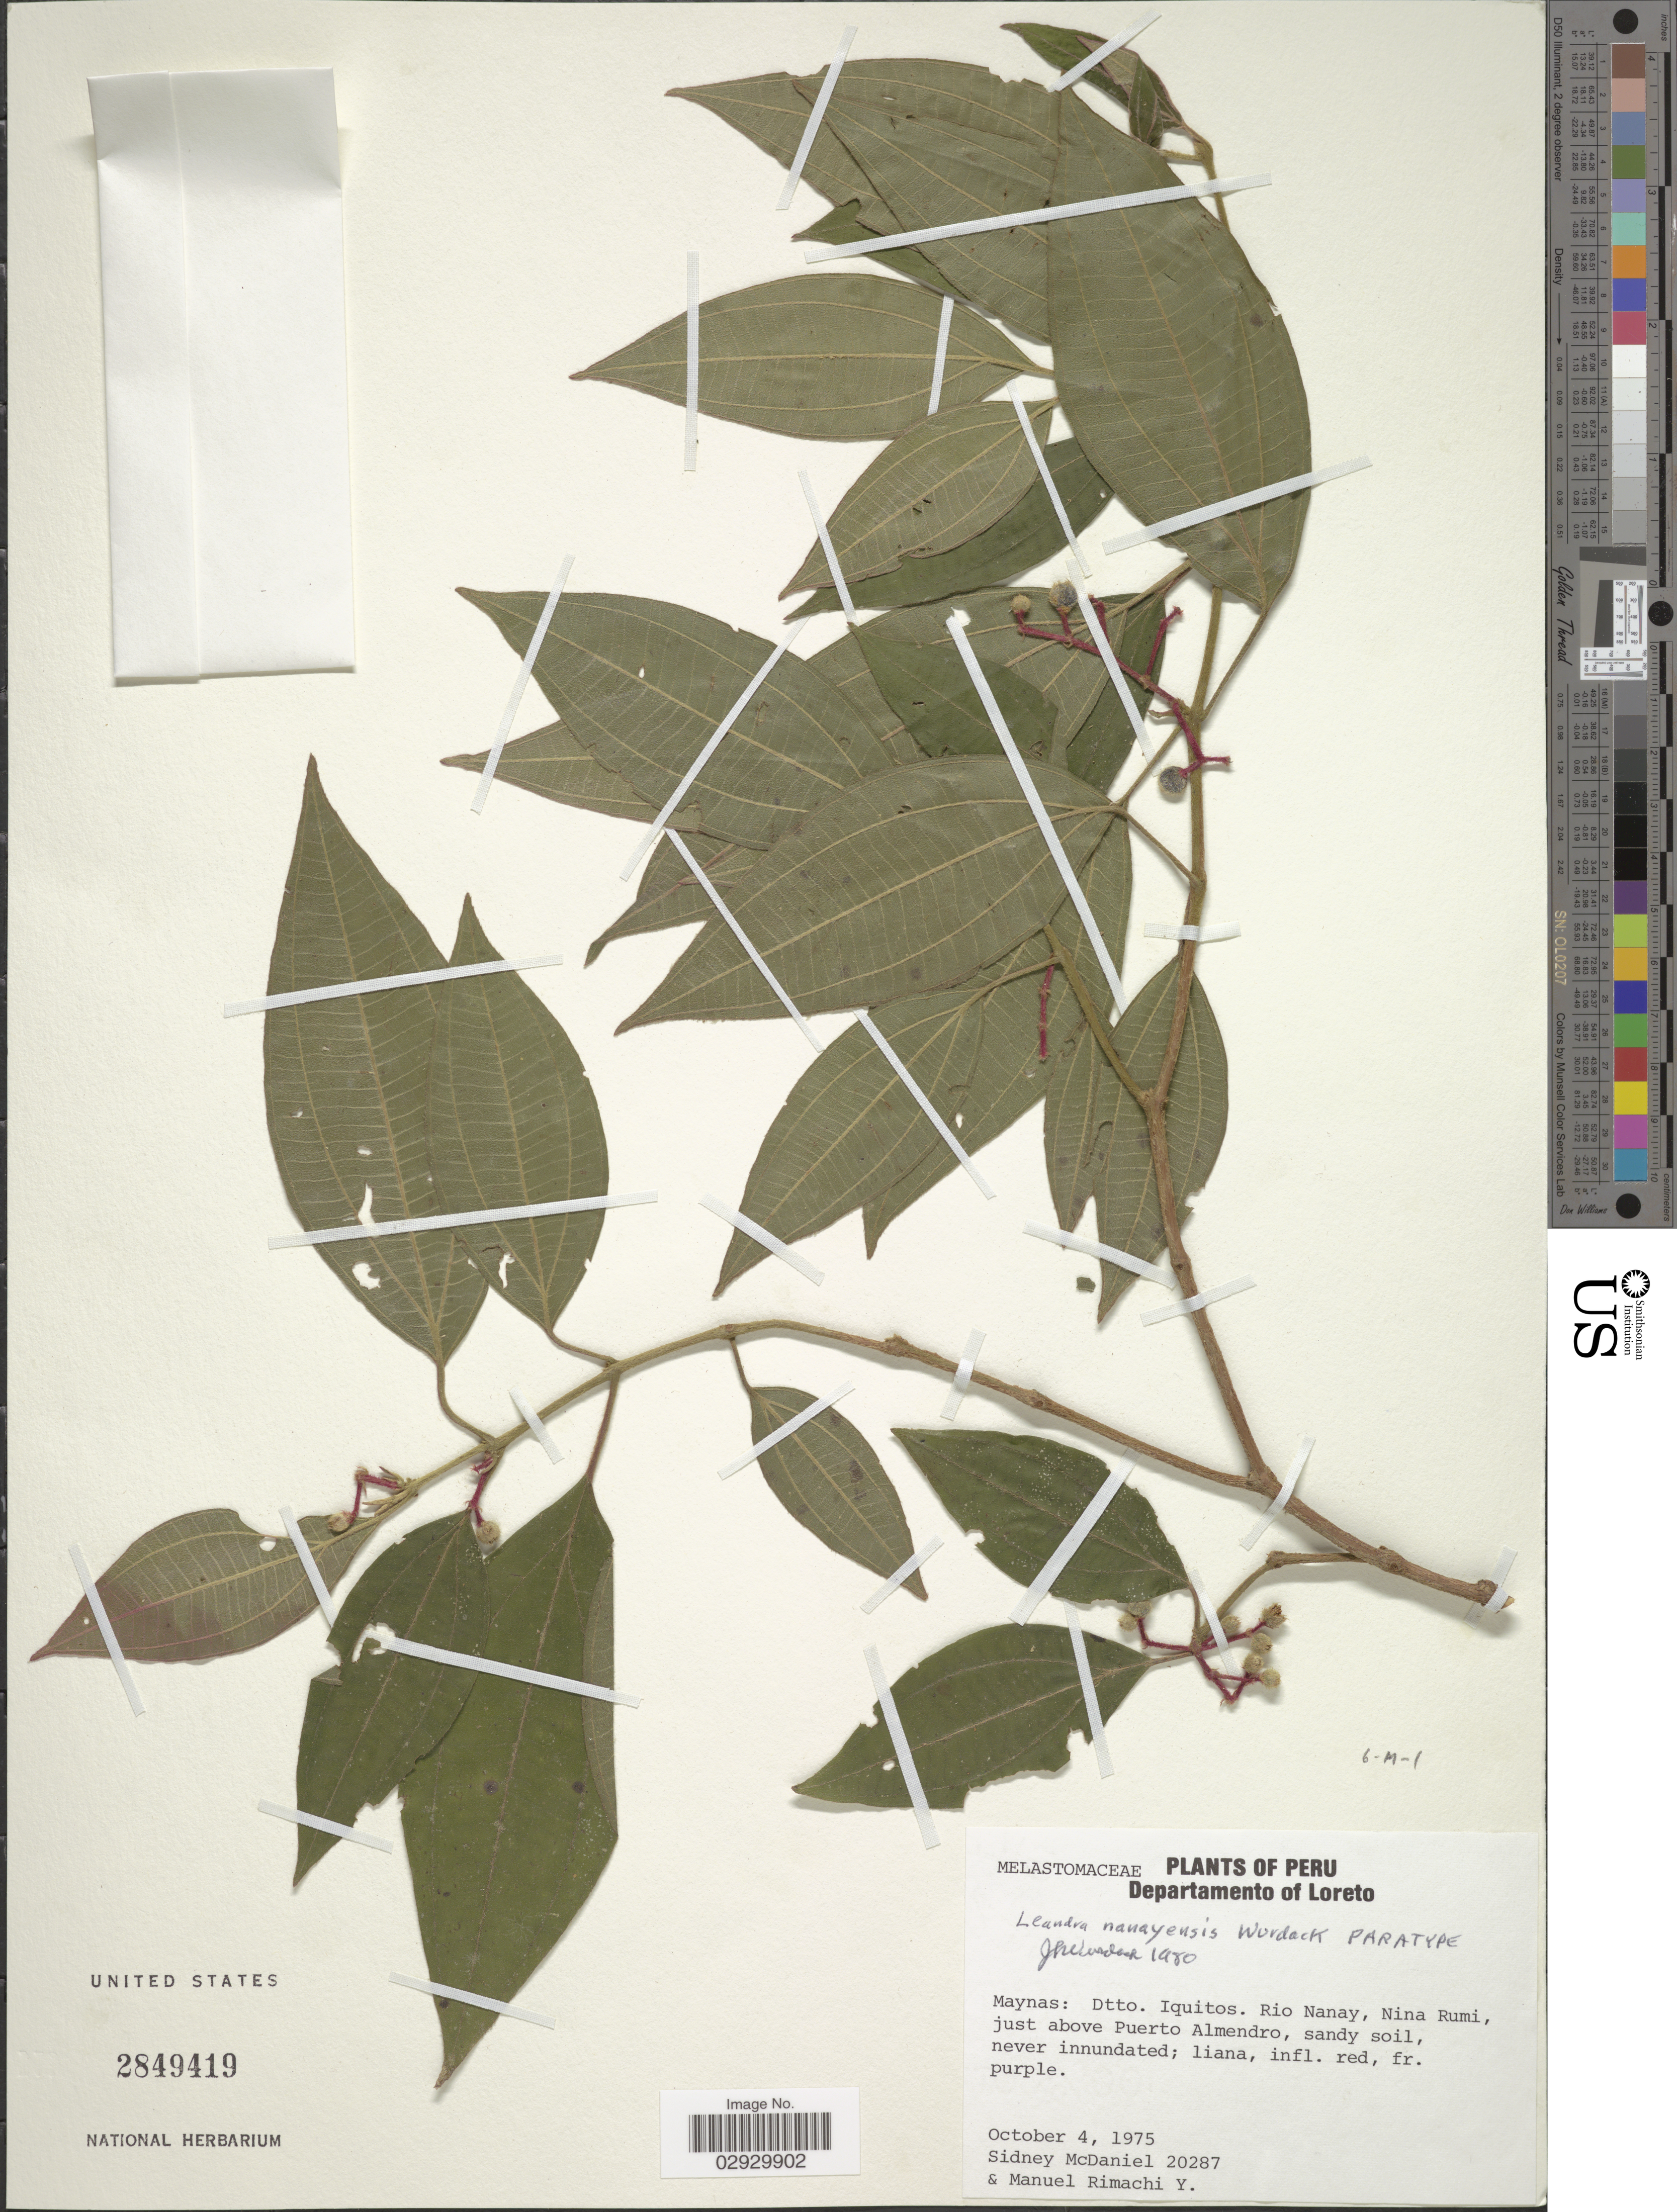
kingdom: Plantae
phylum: Tracheophyta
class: Magnoliopsida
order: Myrtales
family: Melastomataceae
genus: Leandra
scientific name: Leandra nanayensis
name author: Wurdack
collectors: S. McDaniel & M. Rimachi Y.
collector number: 20287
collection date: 1975-10-04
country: Peru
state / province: Loreto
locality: Departamento of Loreto, Maynas: Dtto. Iquitos. Rio Nanay, Nina Rumi, just above Puerto Almendro.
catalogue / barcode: US 2849419